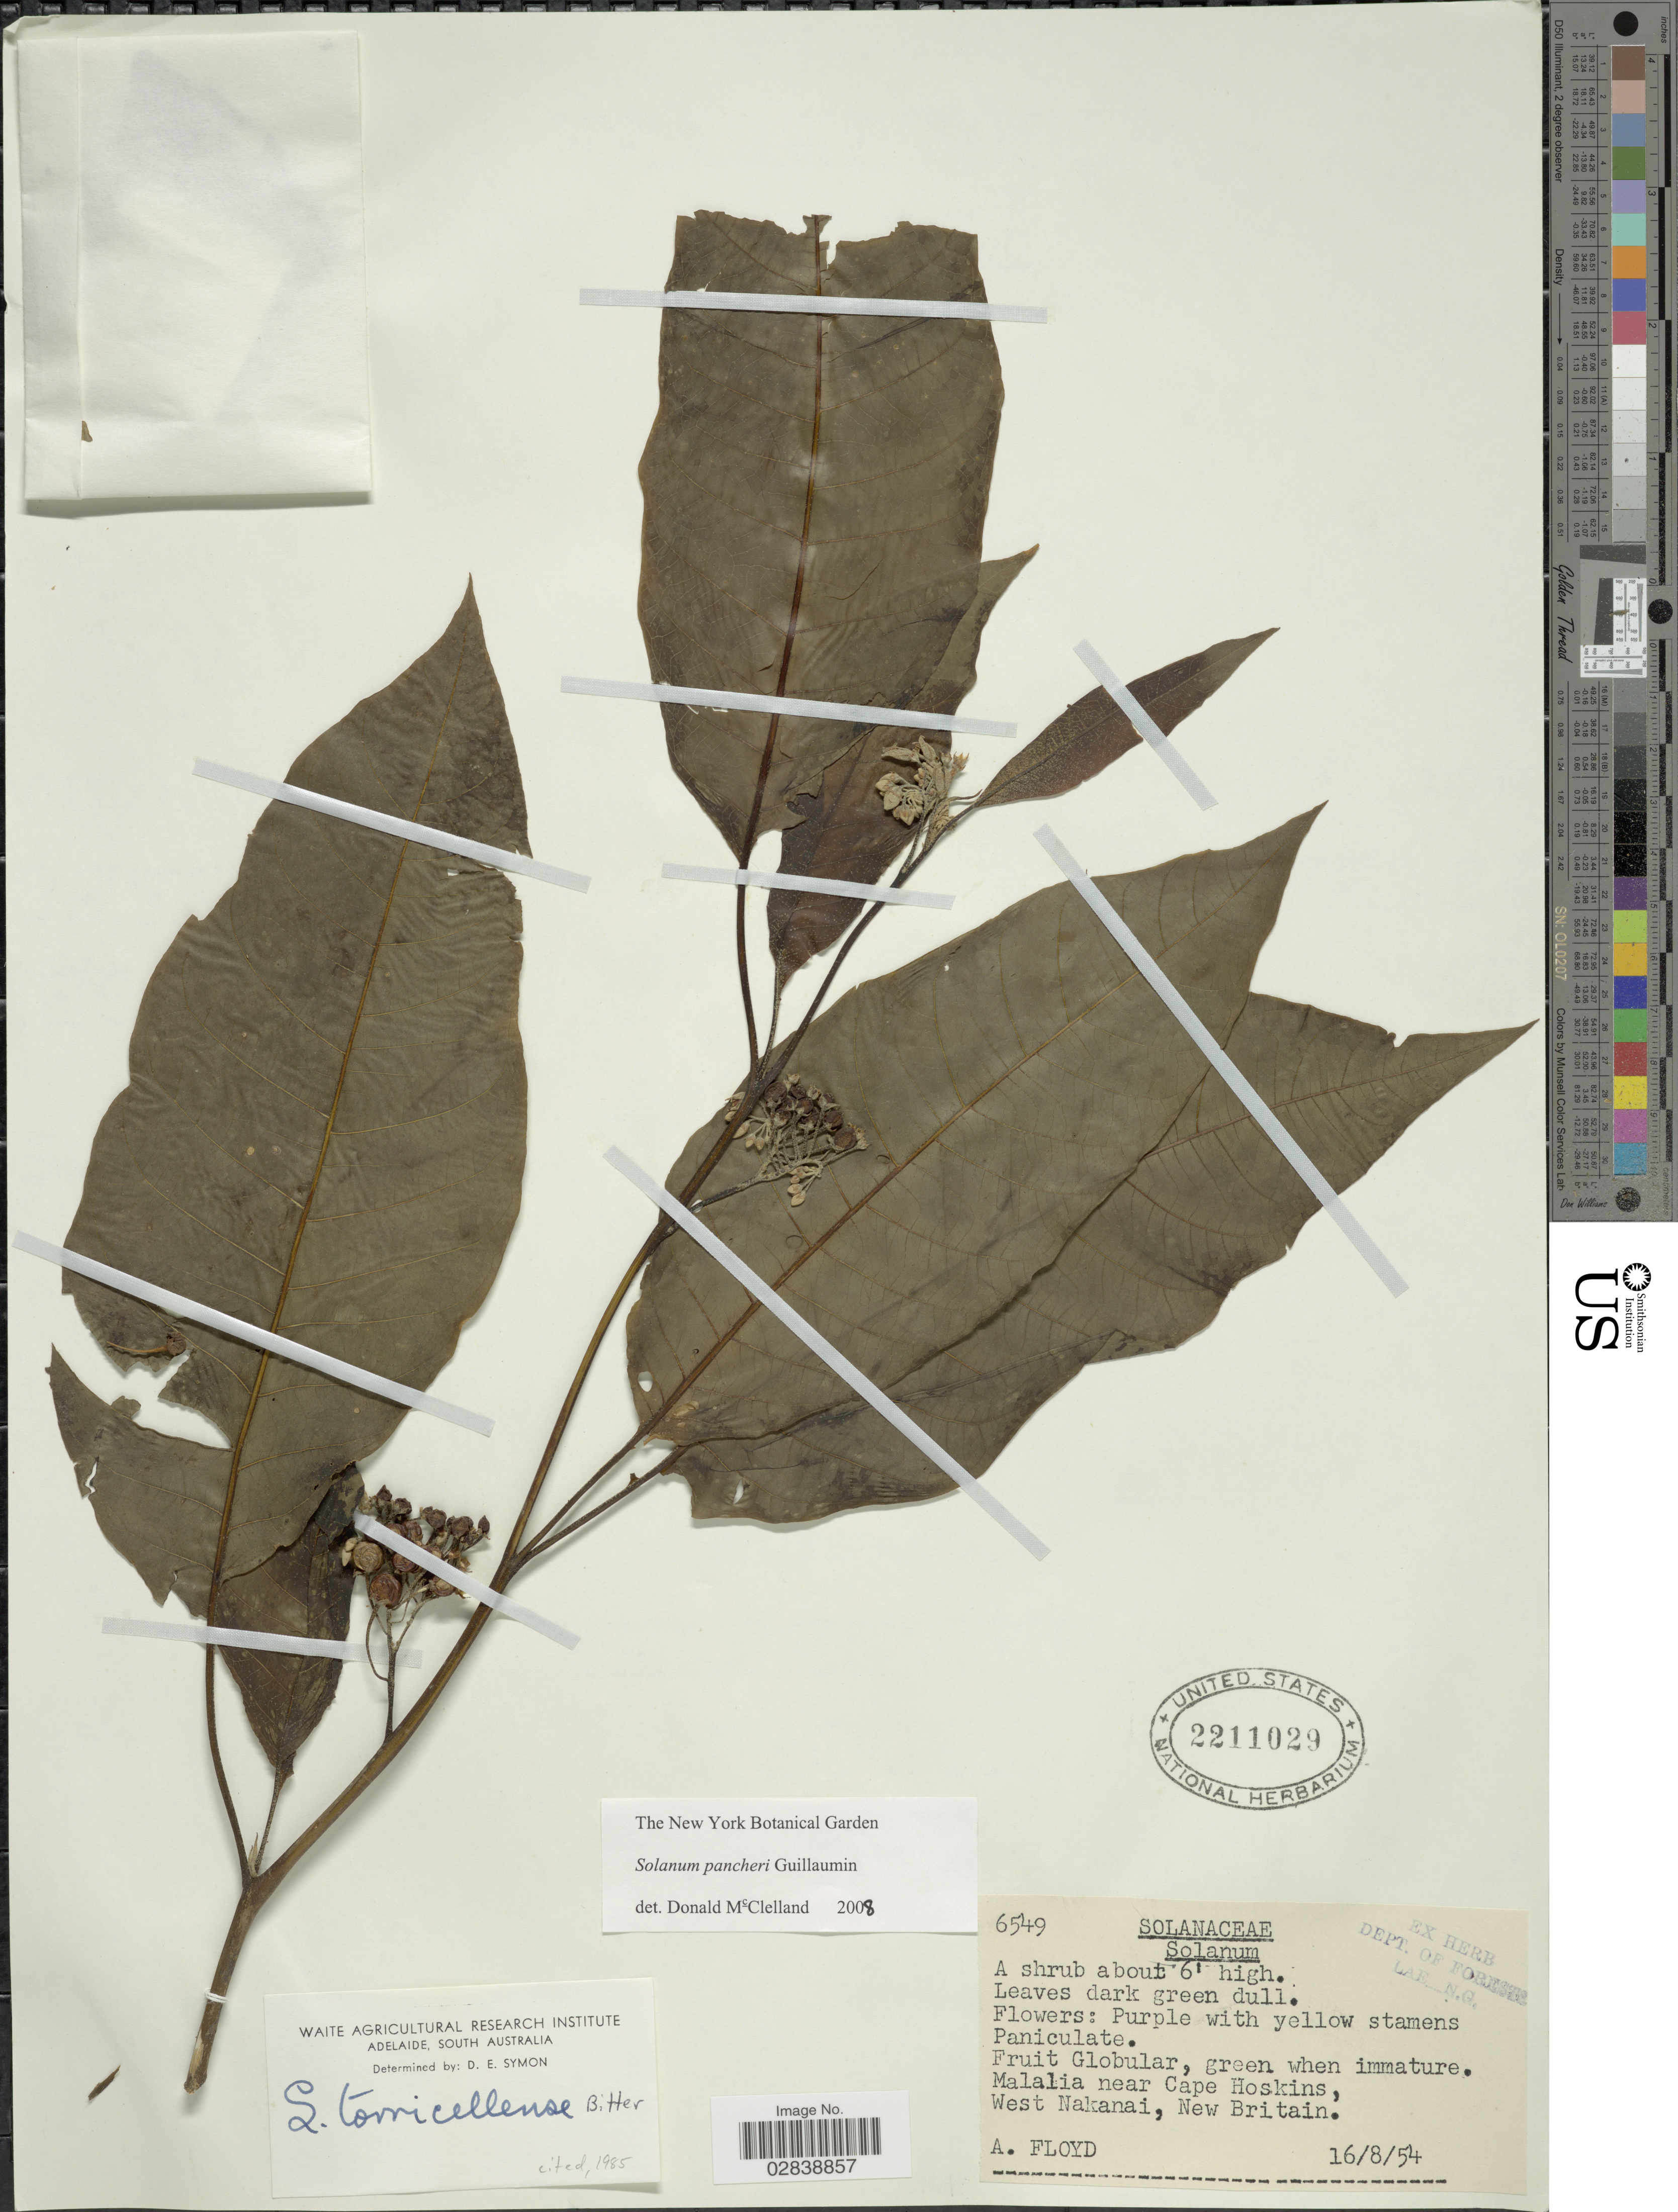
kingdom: Plantae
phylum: Tracheophyta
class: Magnoliopsida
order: Solanales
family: Solanaceae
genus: Solanum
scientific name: Solanum peekelii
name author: Bitter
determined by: Knapp, S. D.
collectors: A. Floyd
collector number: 6549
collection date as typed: Transcribed d/m/y: 16/8/54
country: Papua New Guinea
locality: Malalia near Cape Hoskins, West Nakanai, New Britain.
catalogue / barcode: US 2211029